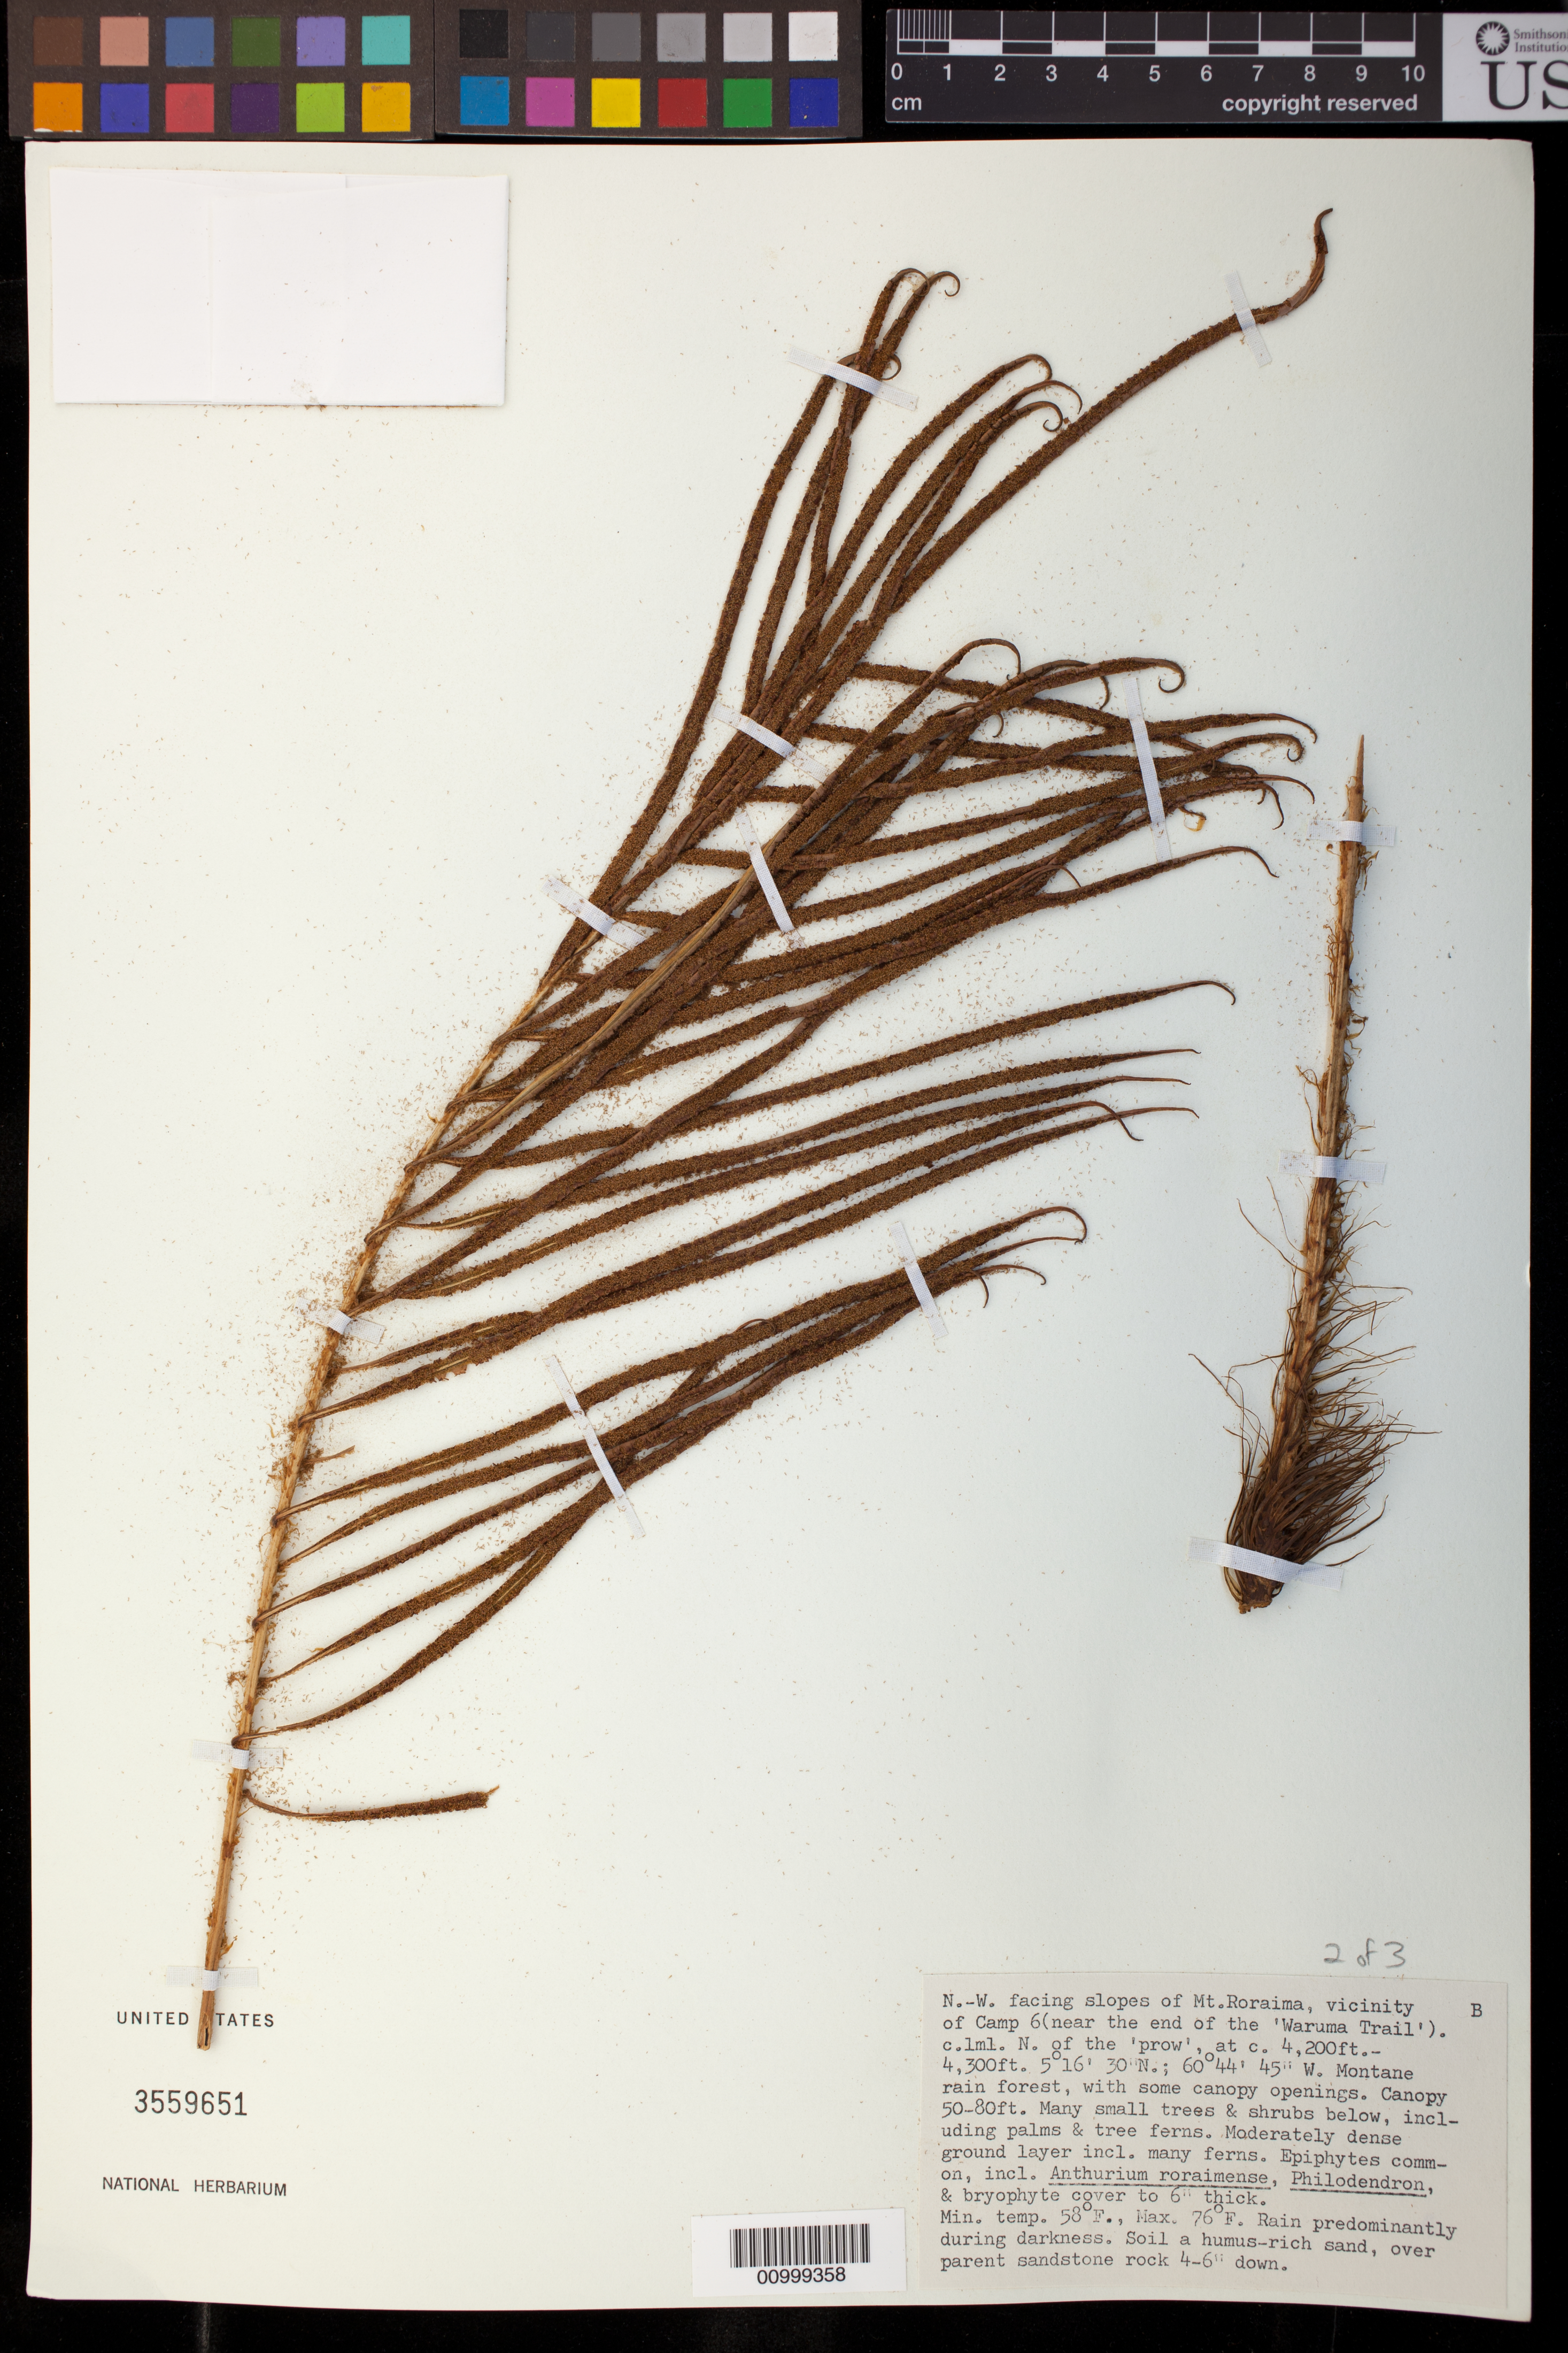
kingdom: Plantae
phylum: Tracheophyta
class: Polypodiopsida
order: Polypodiales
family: Blechnaceae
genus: Blechnum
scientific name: Blechnum sp.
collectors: J. Woodhams, J. Warrington, K. Burras & P. Edwards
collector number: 1098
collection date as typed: Mar-78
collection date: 1978-03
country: Guyana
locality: Mt. Roraima, NW-facing slopes, vic of Camp 6 (near end of 'Waruma Trail'), c. 1ml N of the 'prow'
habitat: Montane rain forest, with some canopy openings. Canopy 50-80ft. Many small trees & shrubs below, including palms & tree ferns.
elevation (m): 1311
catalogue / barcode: US 3559651